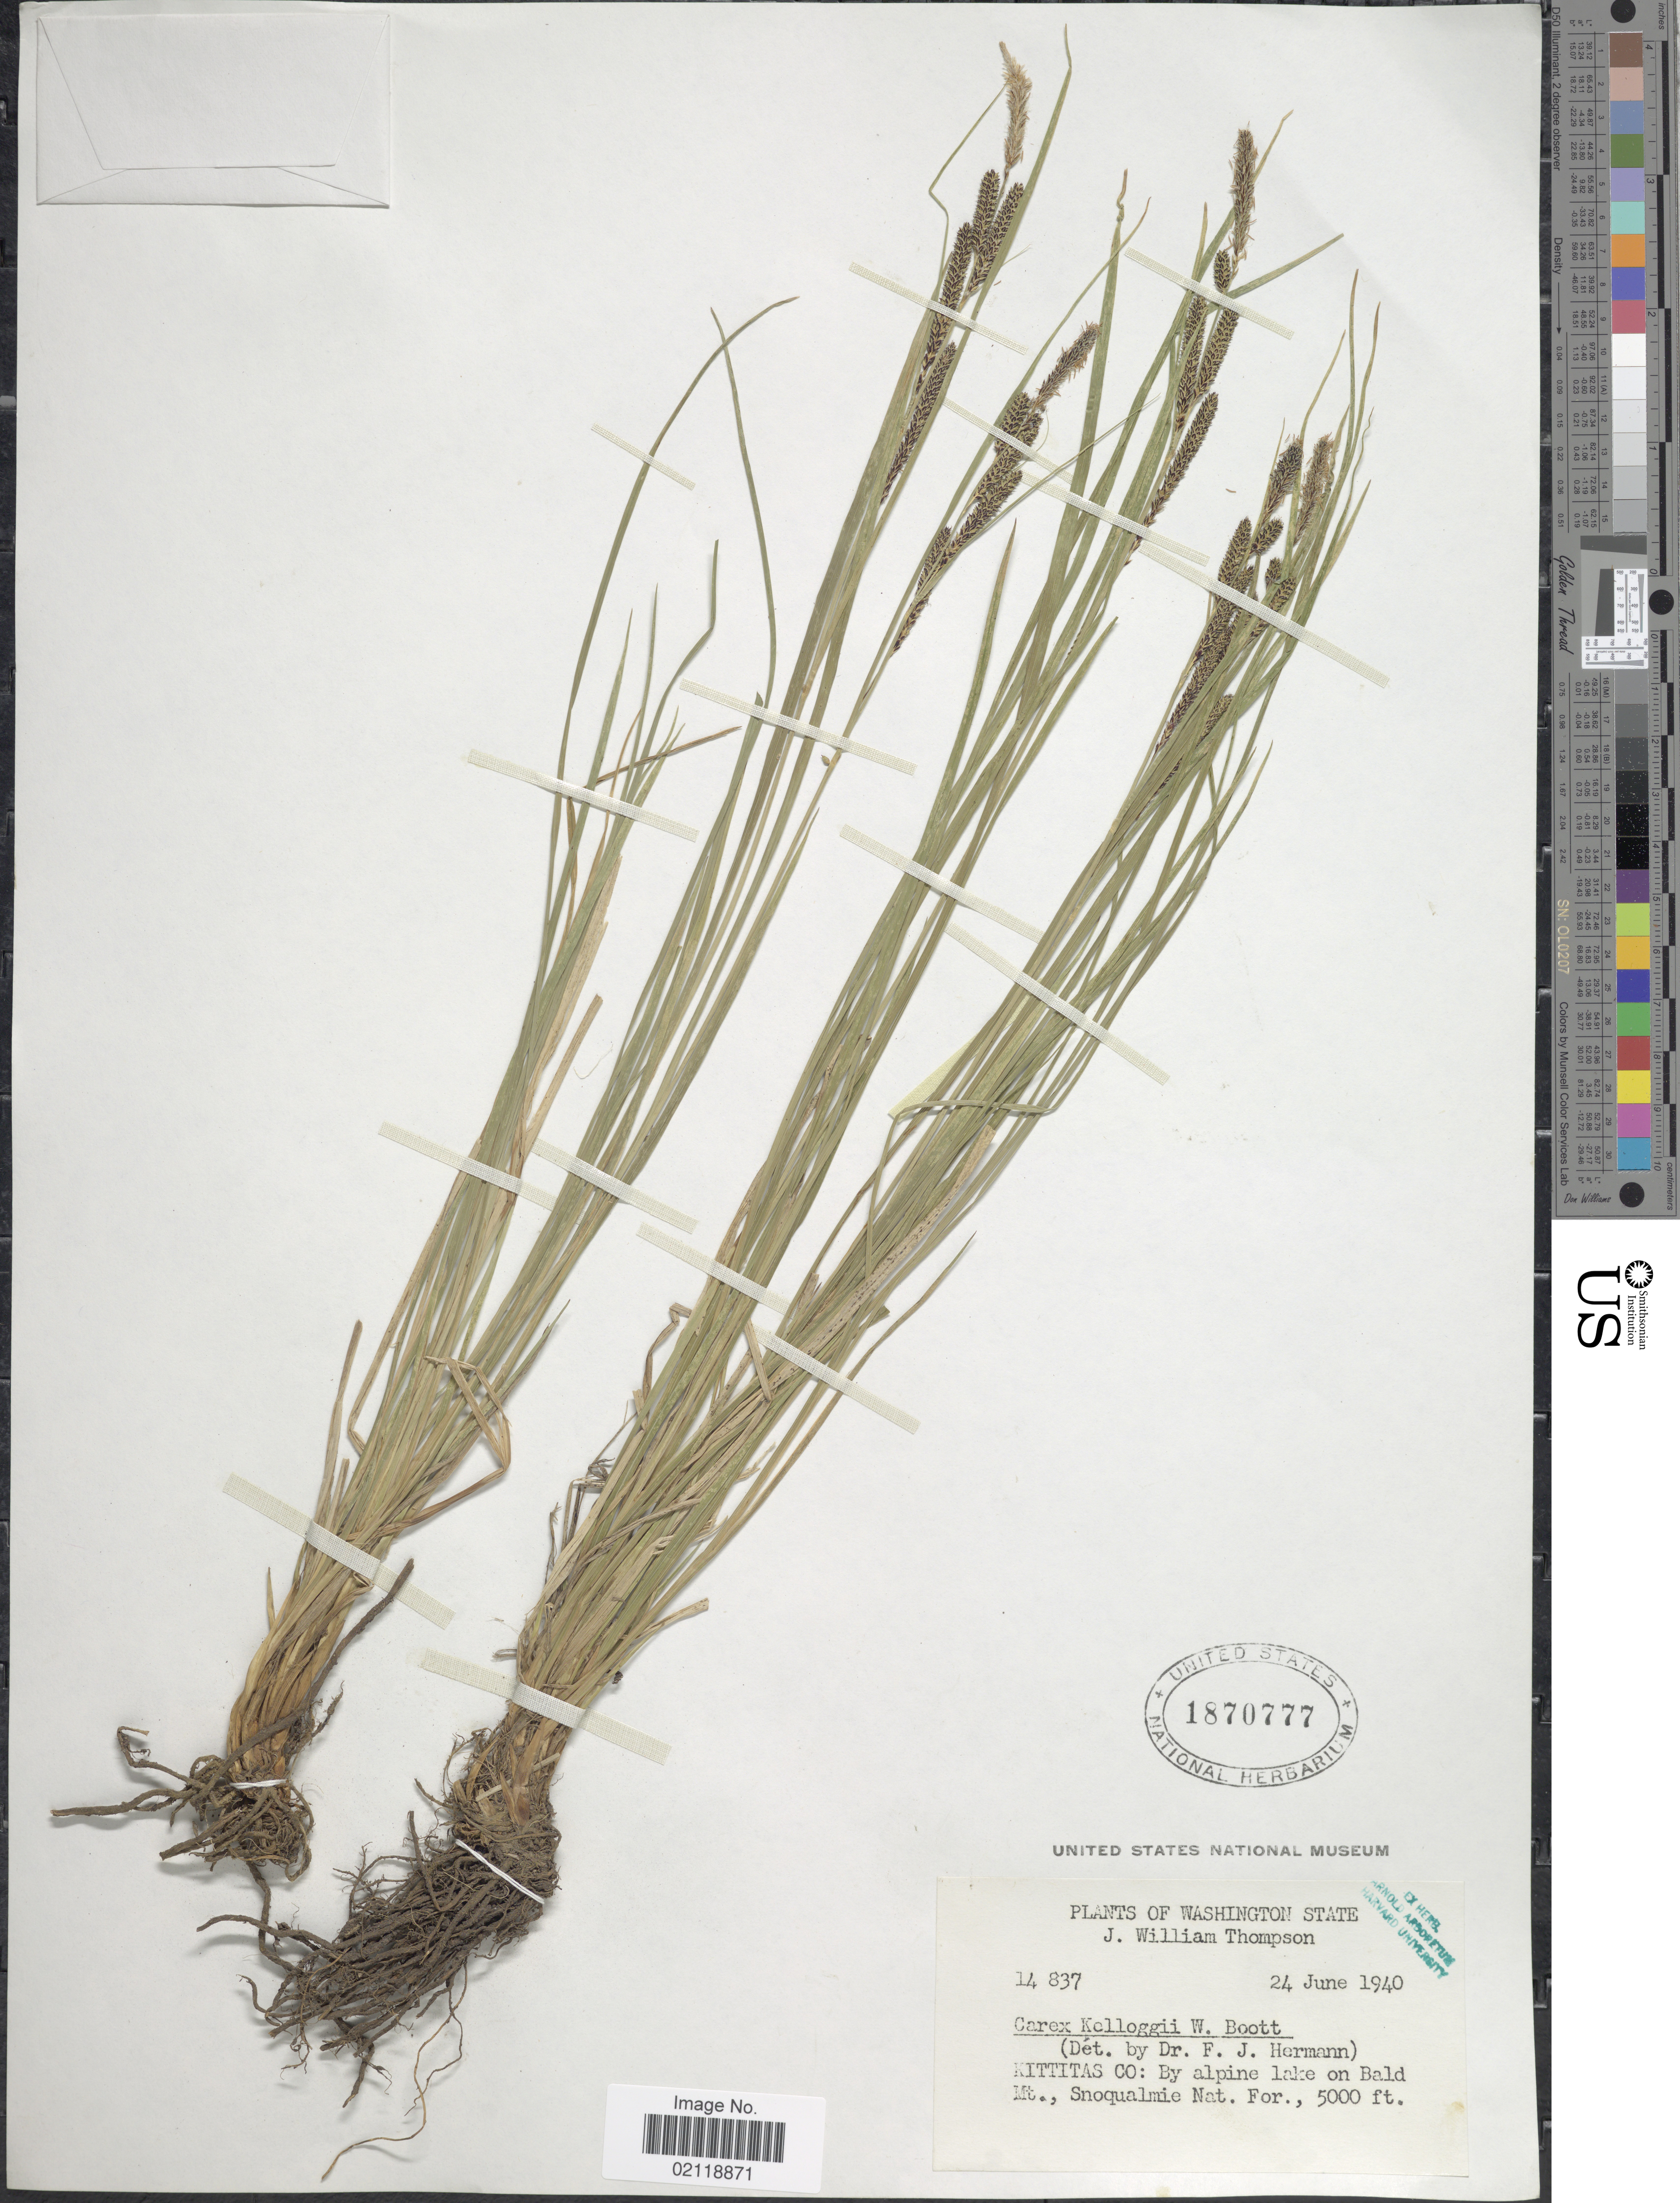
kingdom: Plantae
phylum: Tracheophyta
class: Liliopsida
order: Poales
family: Cyperaceae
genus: Carex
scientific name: Carex kelloggii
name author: W. Boott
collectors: J. W. Thompson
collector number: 14837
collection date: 1940-06-24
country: United States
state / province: Washington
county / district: Kittitas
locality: Kittitas Co.: By alpine lake on Bald Mt., Snoqualmie Nat. For.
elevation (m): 1524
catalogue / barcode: US 1870777